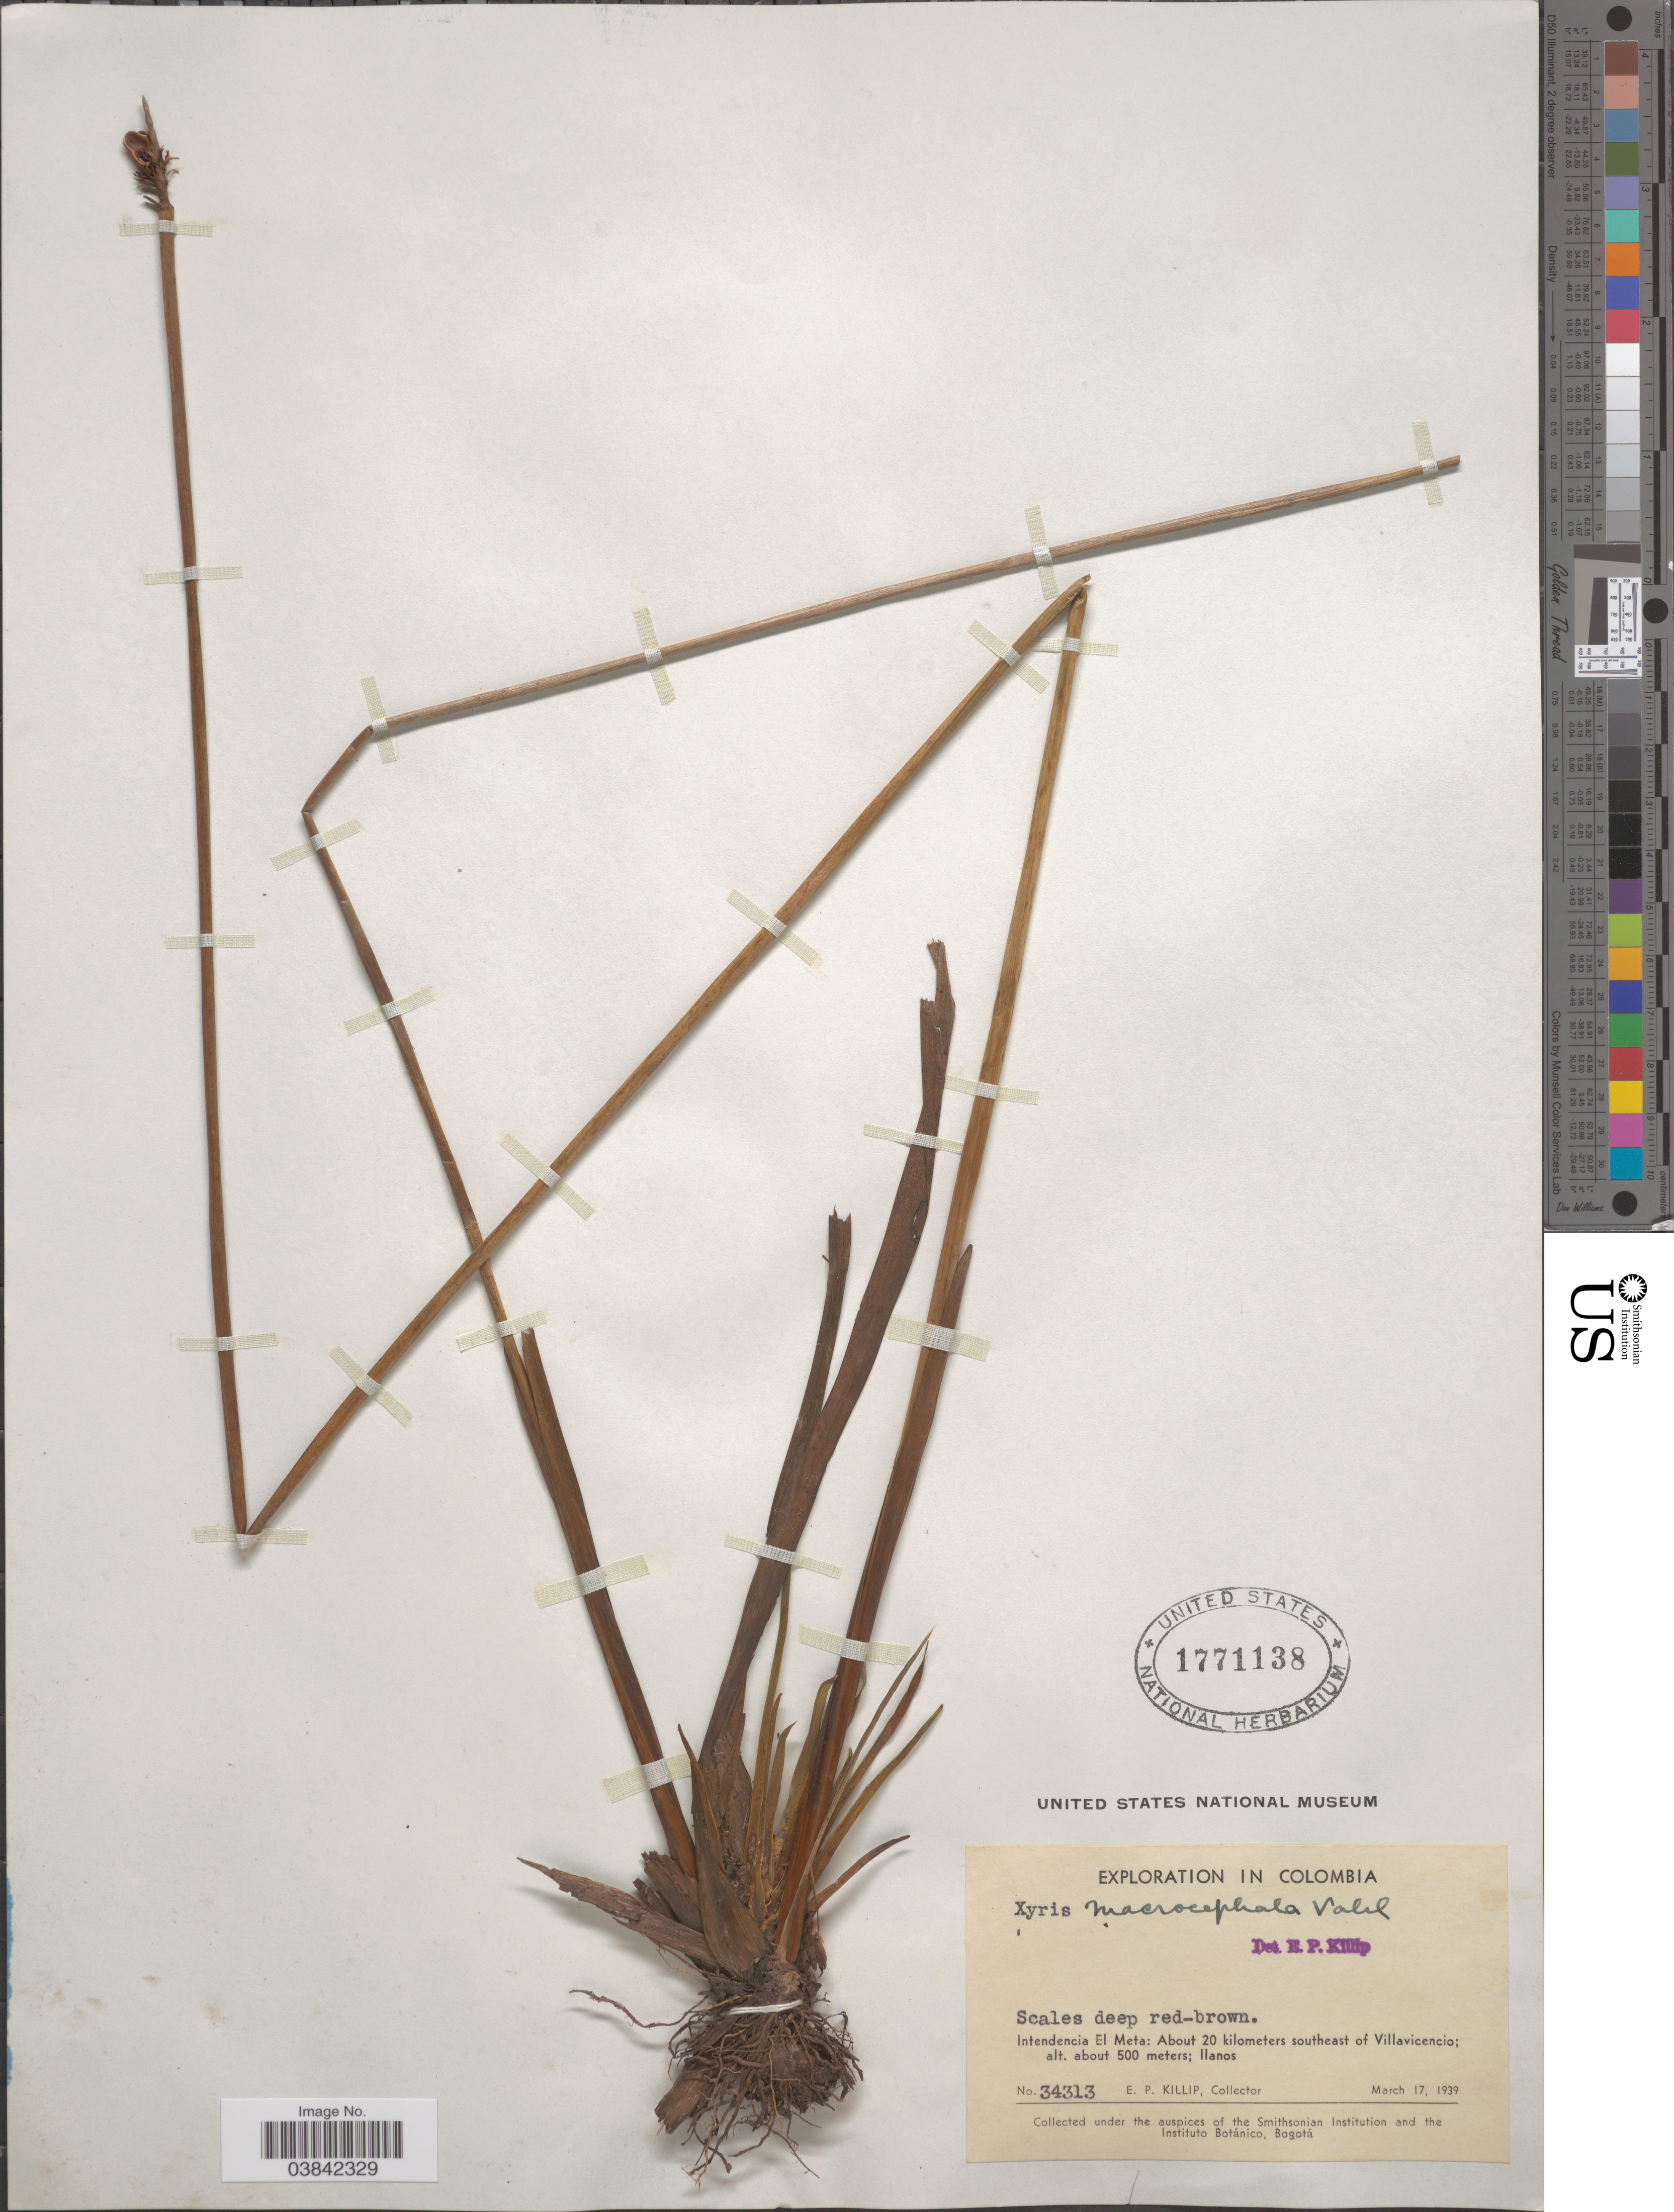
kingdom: Plantae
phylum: Tracheophyta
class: Liliopsida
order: Poales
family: Xyridaceae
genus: Xyris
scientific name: Xyris laxifolia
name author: Mart.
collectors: E. P. Killip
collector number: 34313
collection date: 1939-03-17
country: Colombia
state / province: Meta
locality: Intendencia El Meta: About 20 kilometers southeast of Villavicencio.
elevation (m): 500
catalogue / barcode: US 1771138